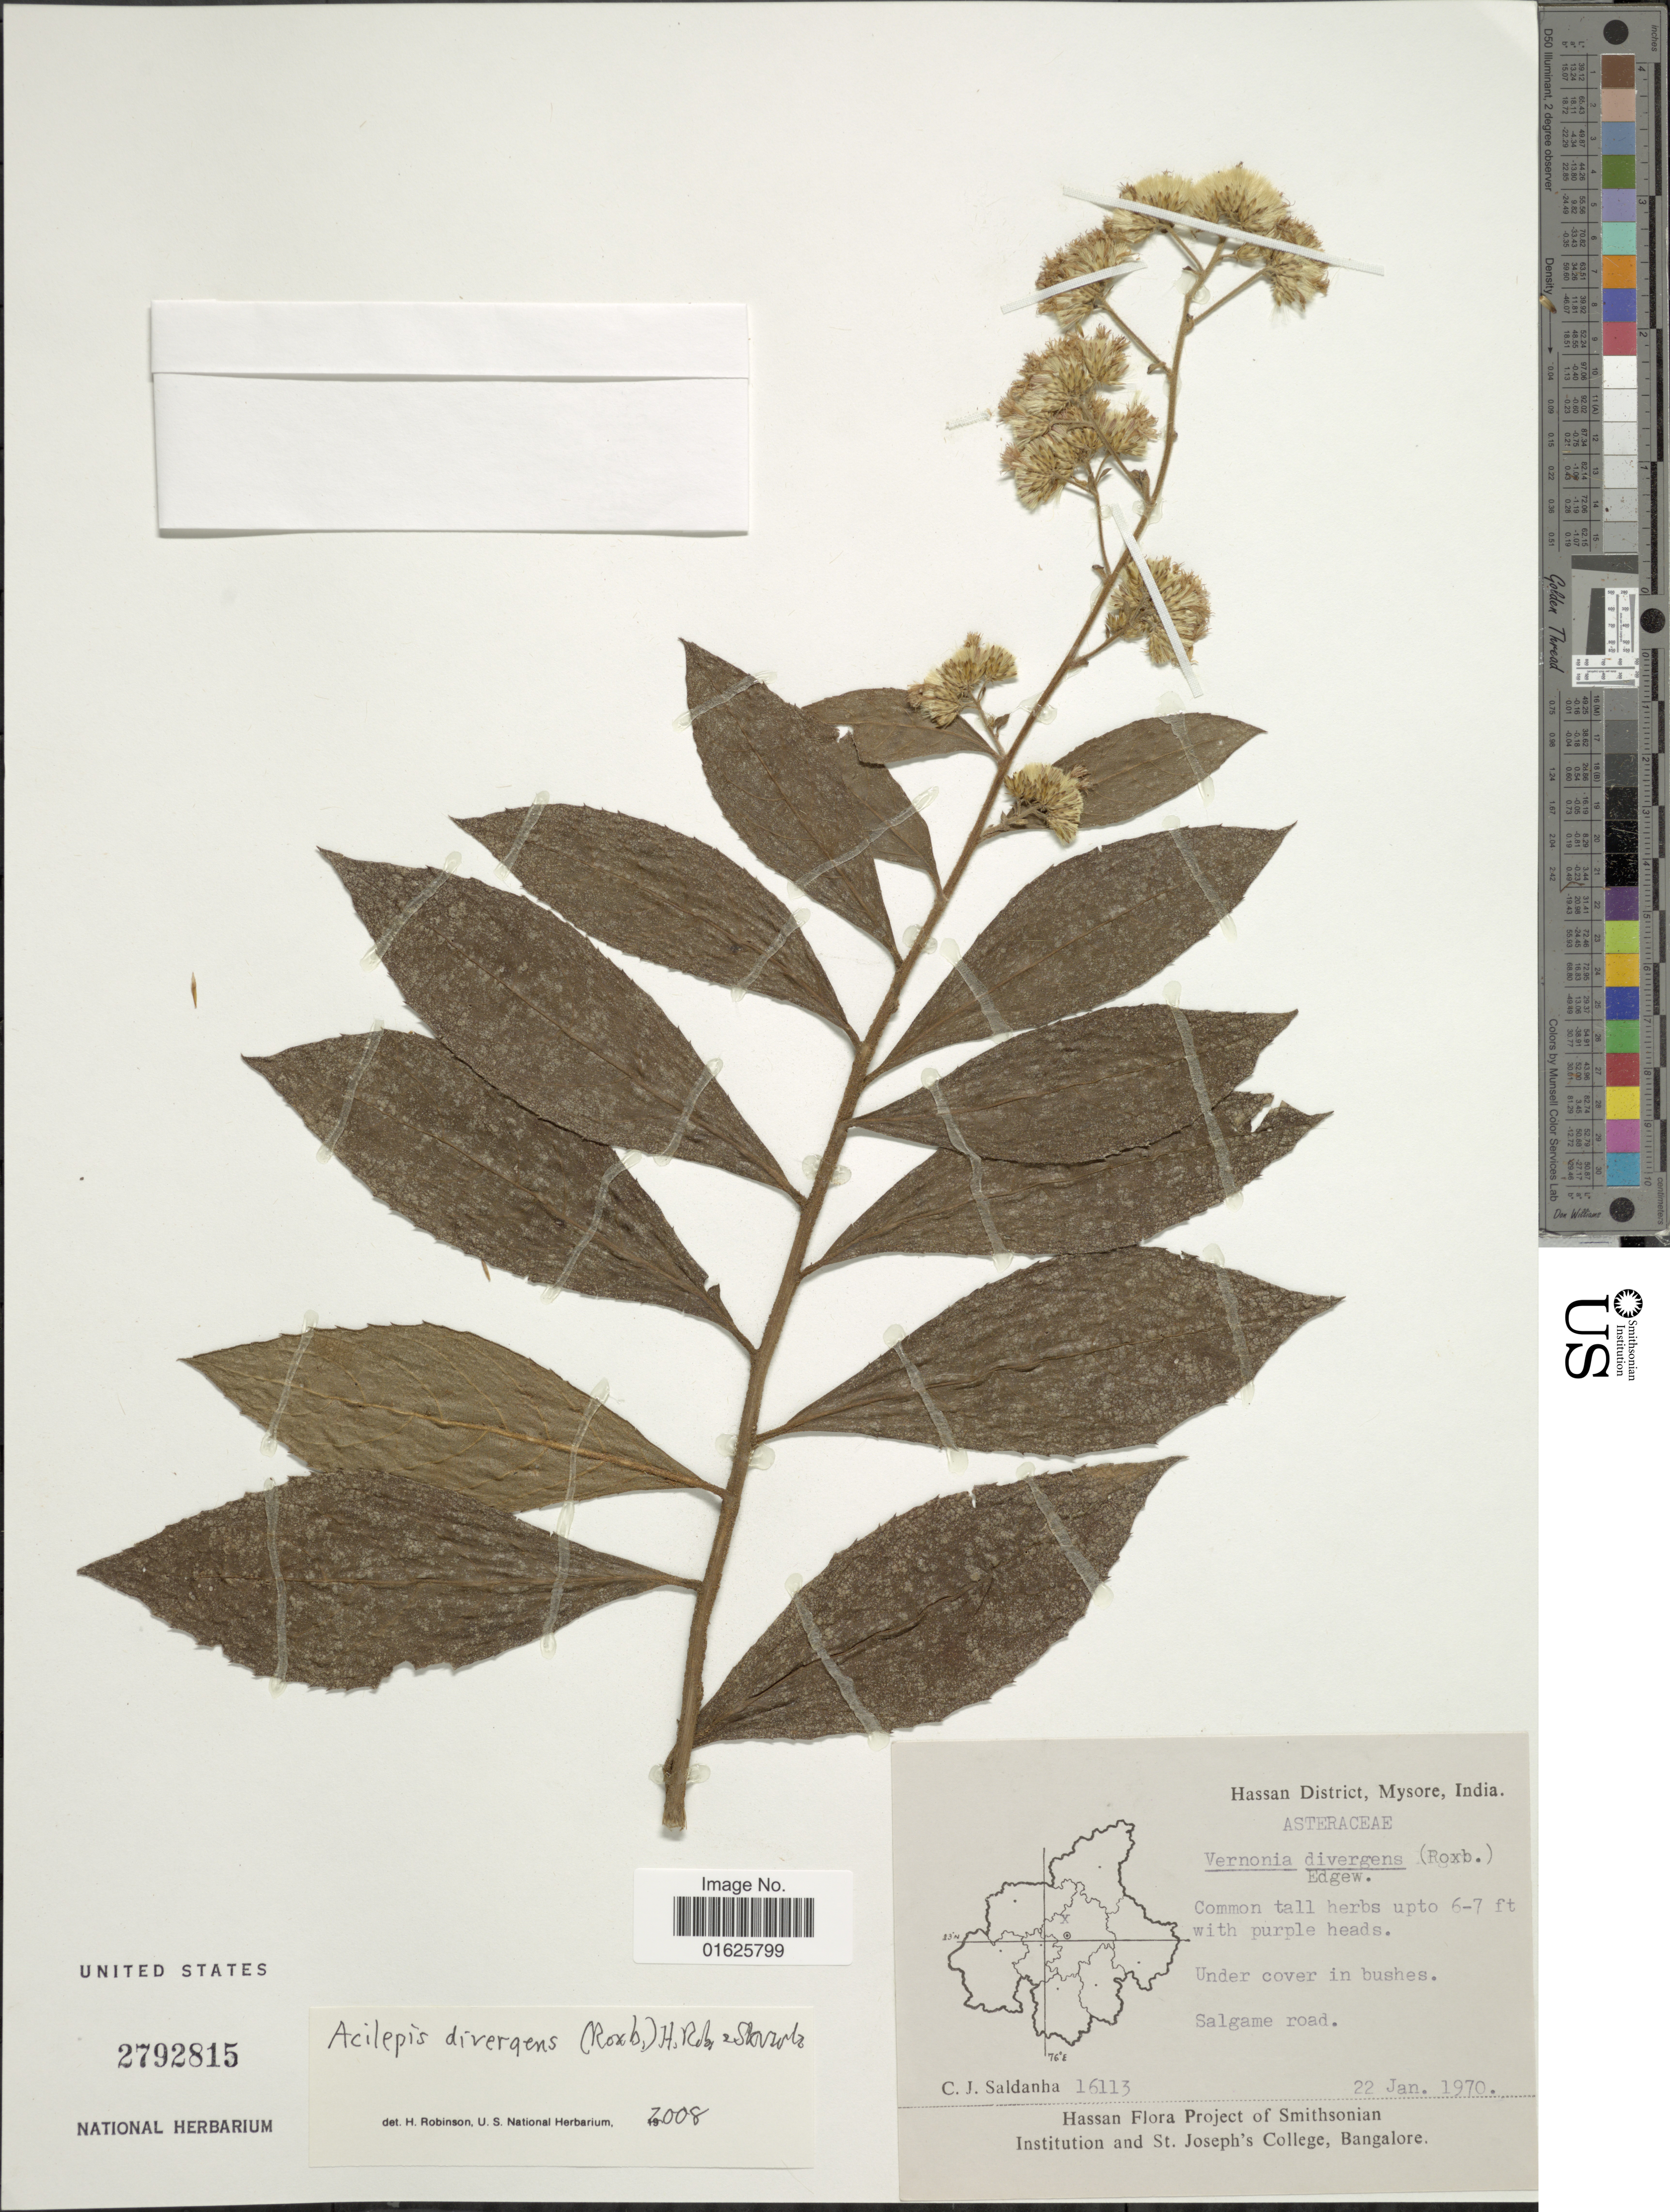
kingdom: Plantae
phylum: Tracheophyta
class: Magnoliopsida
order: Asterales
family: Asteraceae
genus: Acilepis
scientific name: Acilepis divergens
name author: (Roxb.) H. Rob. & Skvarla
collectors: C. J. Saldanha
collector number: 16113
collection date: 1970-01-22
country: India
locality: Hassan District, Mysore, Salgame road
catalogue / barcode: US 2792815